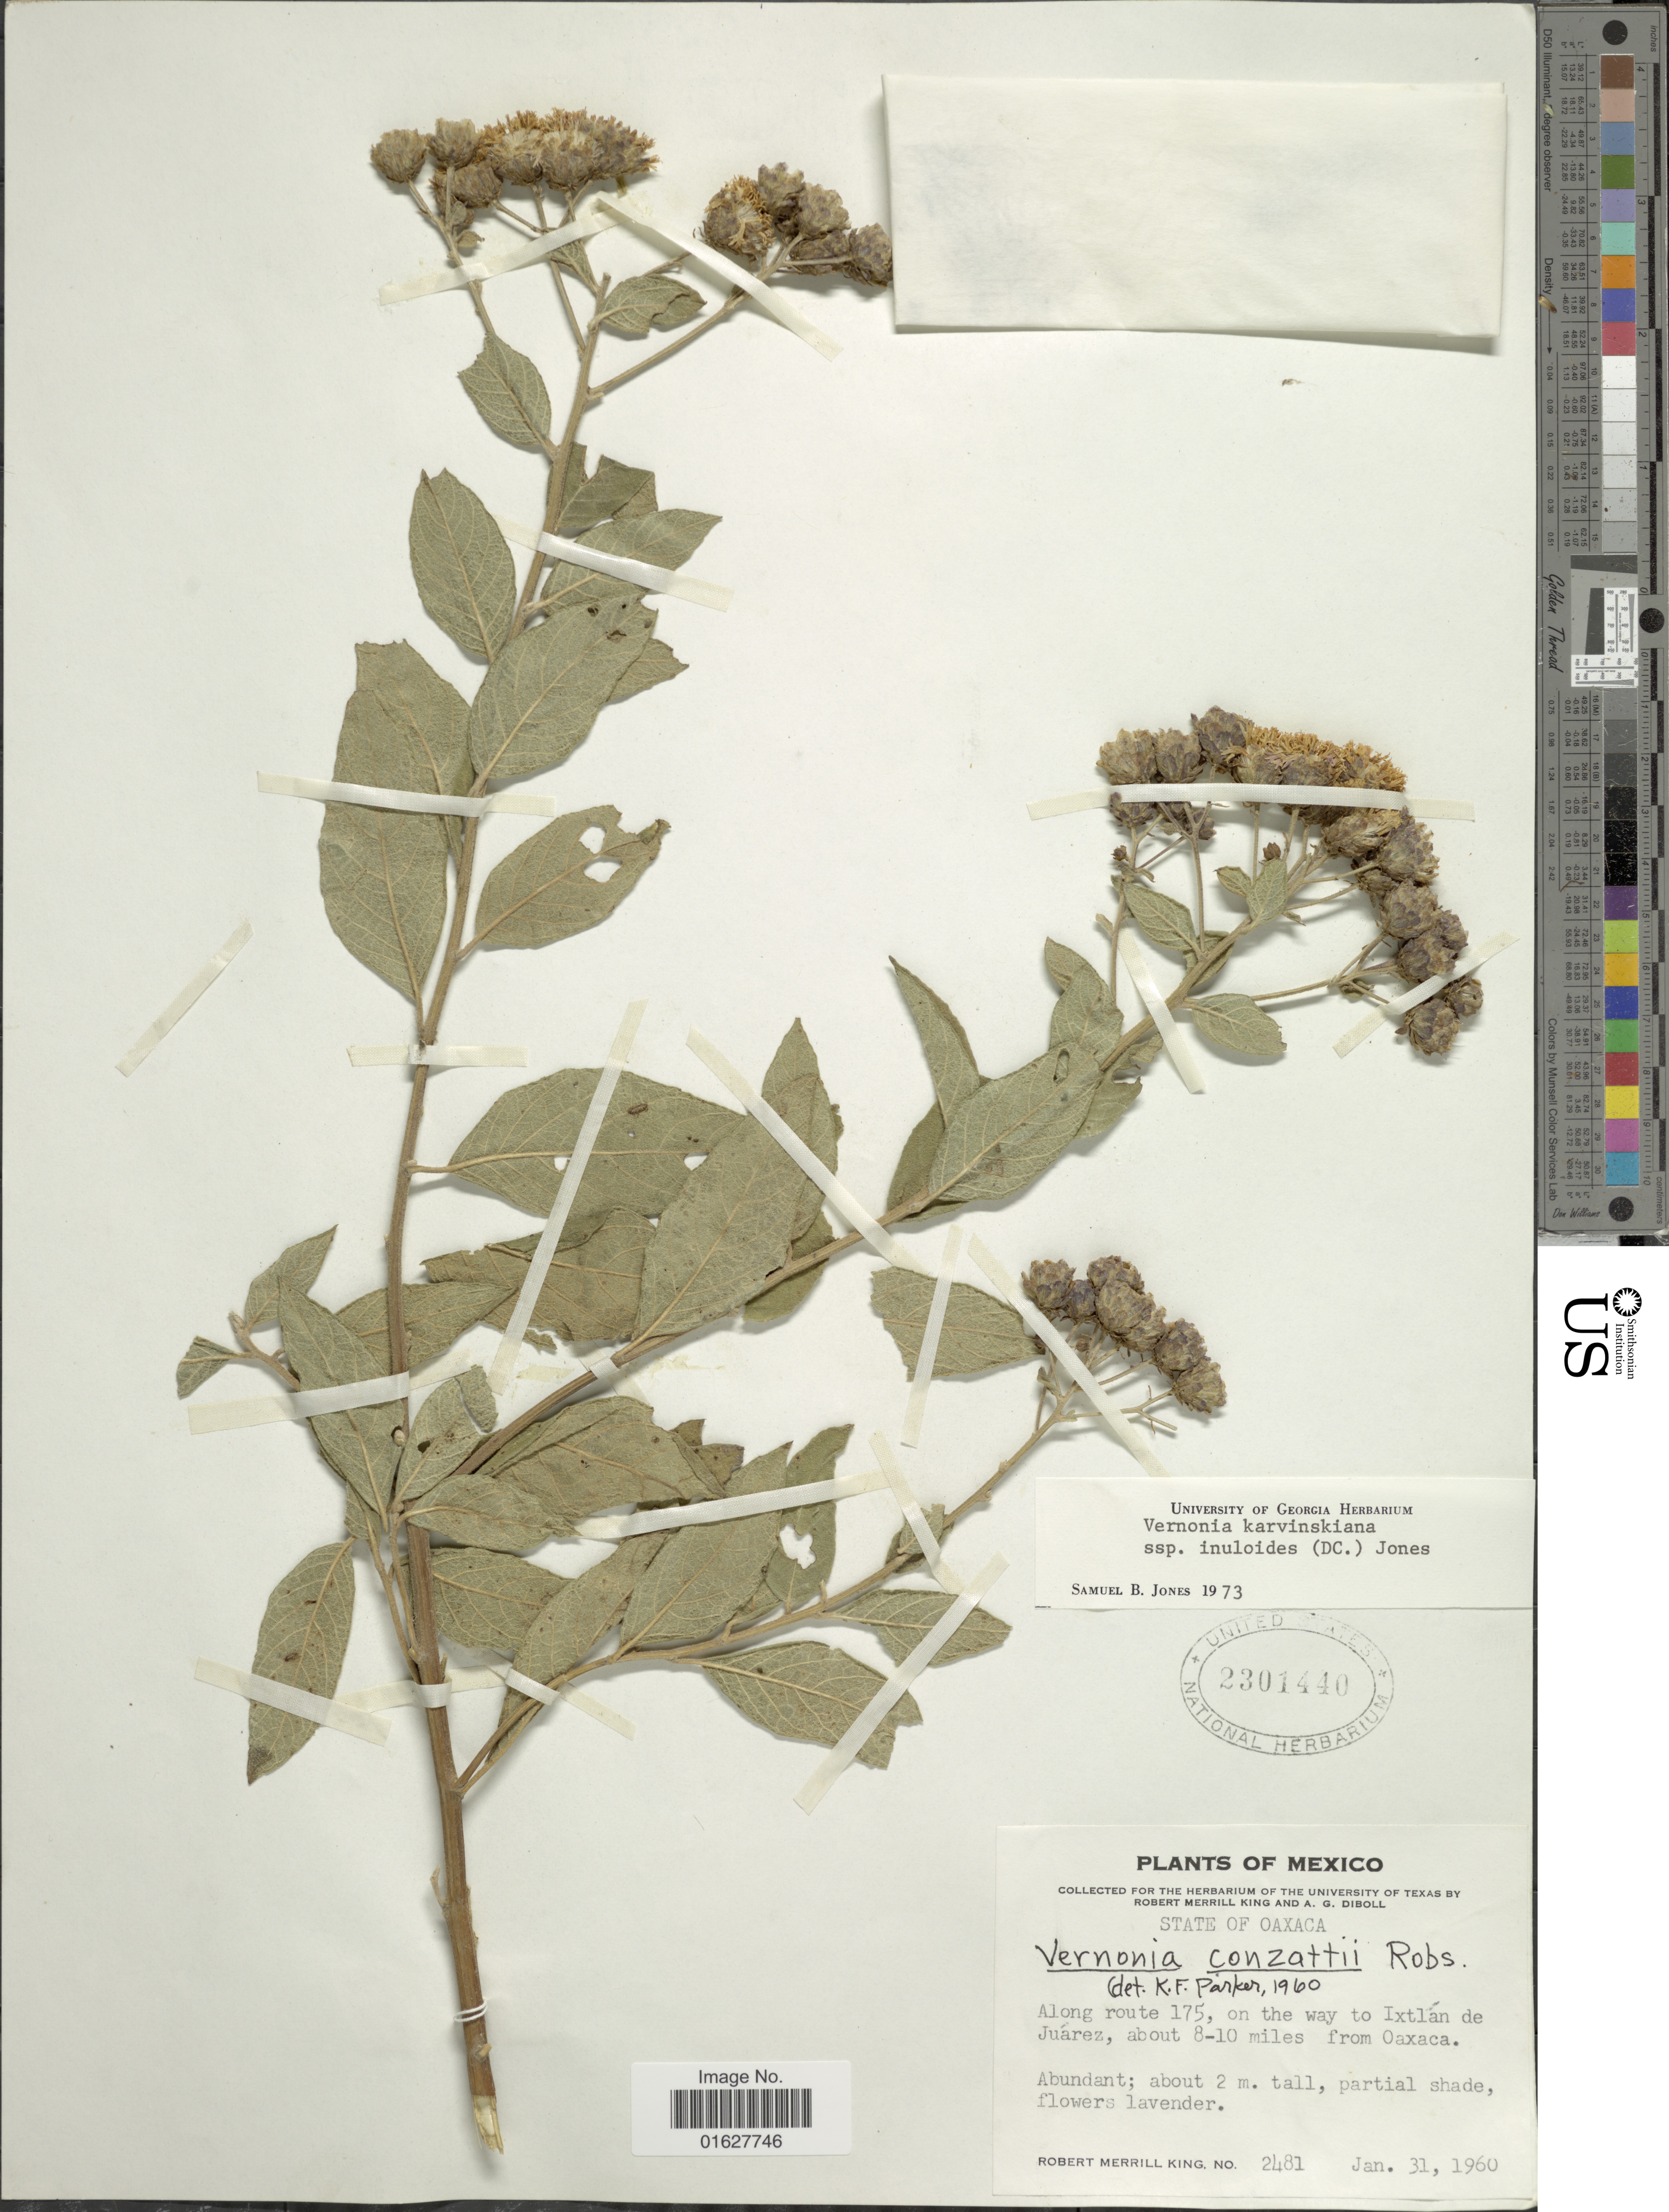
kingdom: Plantae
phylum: Tracheophyta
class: Magnoliopsida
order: Asterales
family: Asteraceae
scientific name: Vickianthus inuloides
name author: (DC.) H. Rob.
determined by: Renon, Polla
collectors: R. M. King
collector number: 2481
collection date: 1960-01-31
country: Mexico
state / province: Oaxaca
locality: Mexico. State of Oaxaca. Along route 175, on the way to Ixtlan de Juarez, about 8-10 miles from Oaxaca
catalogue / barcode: US 2301440